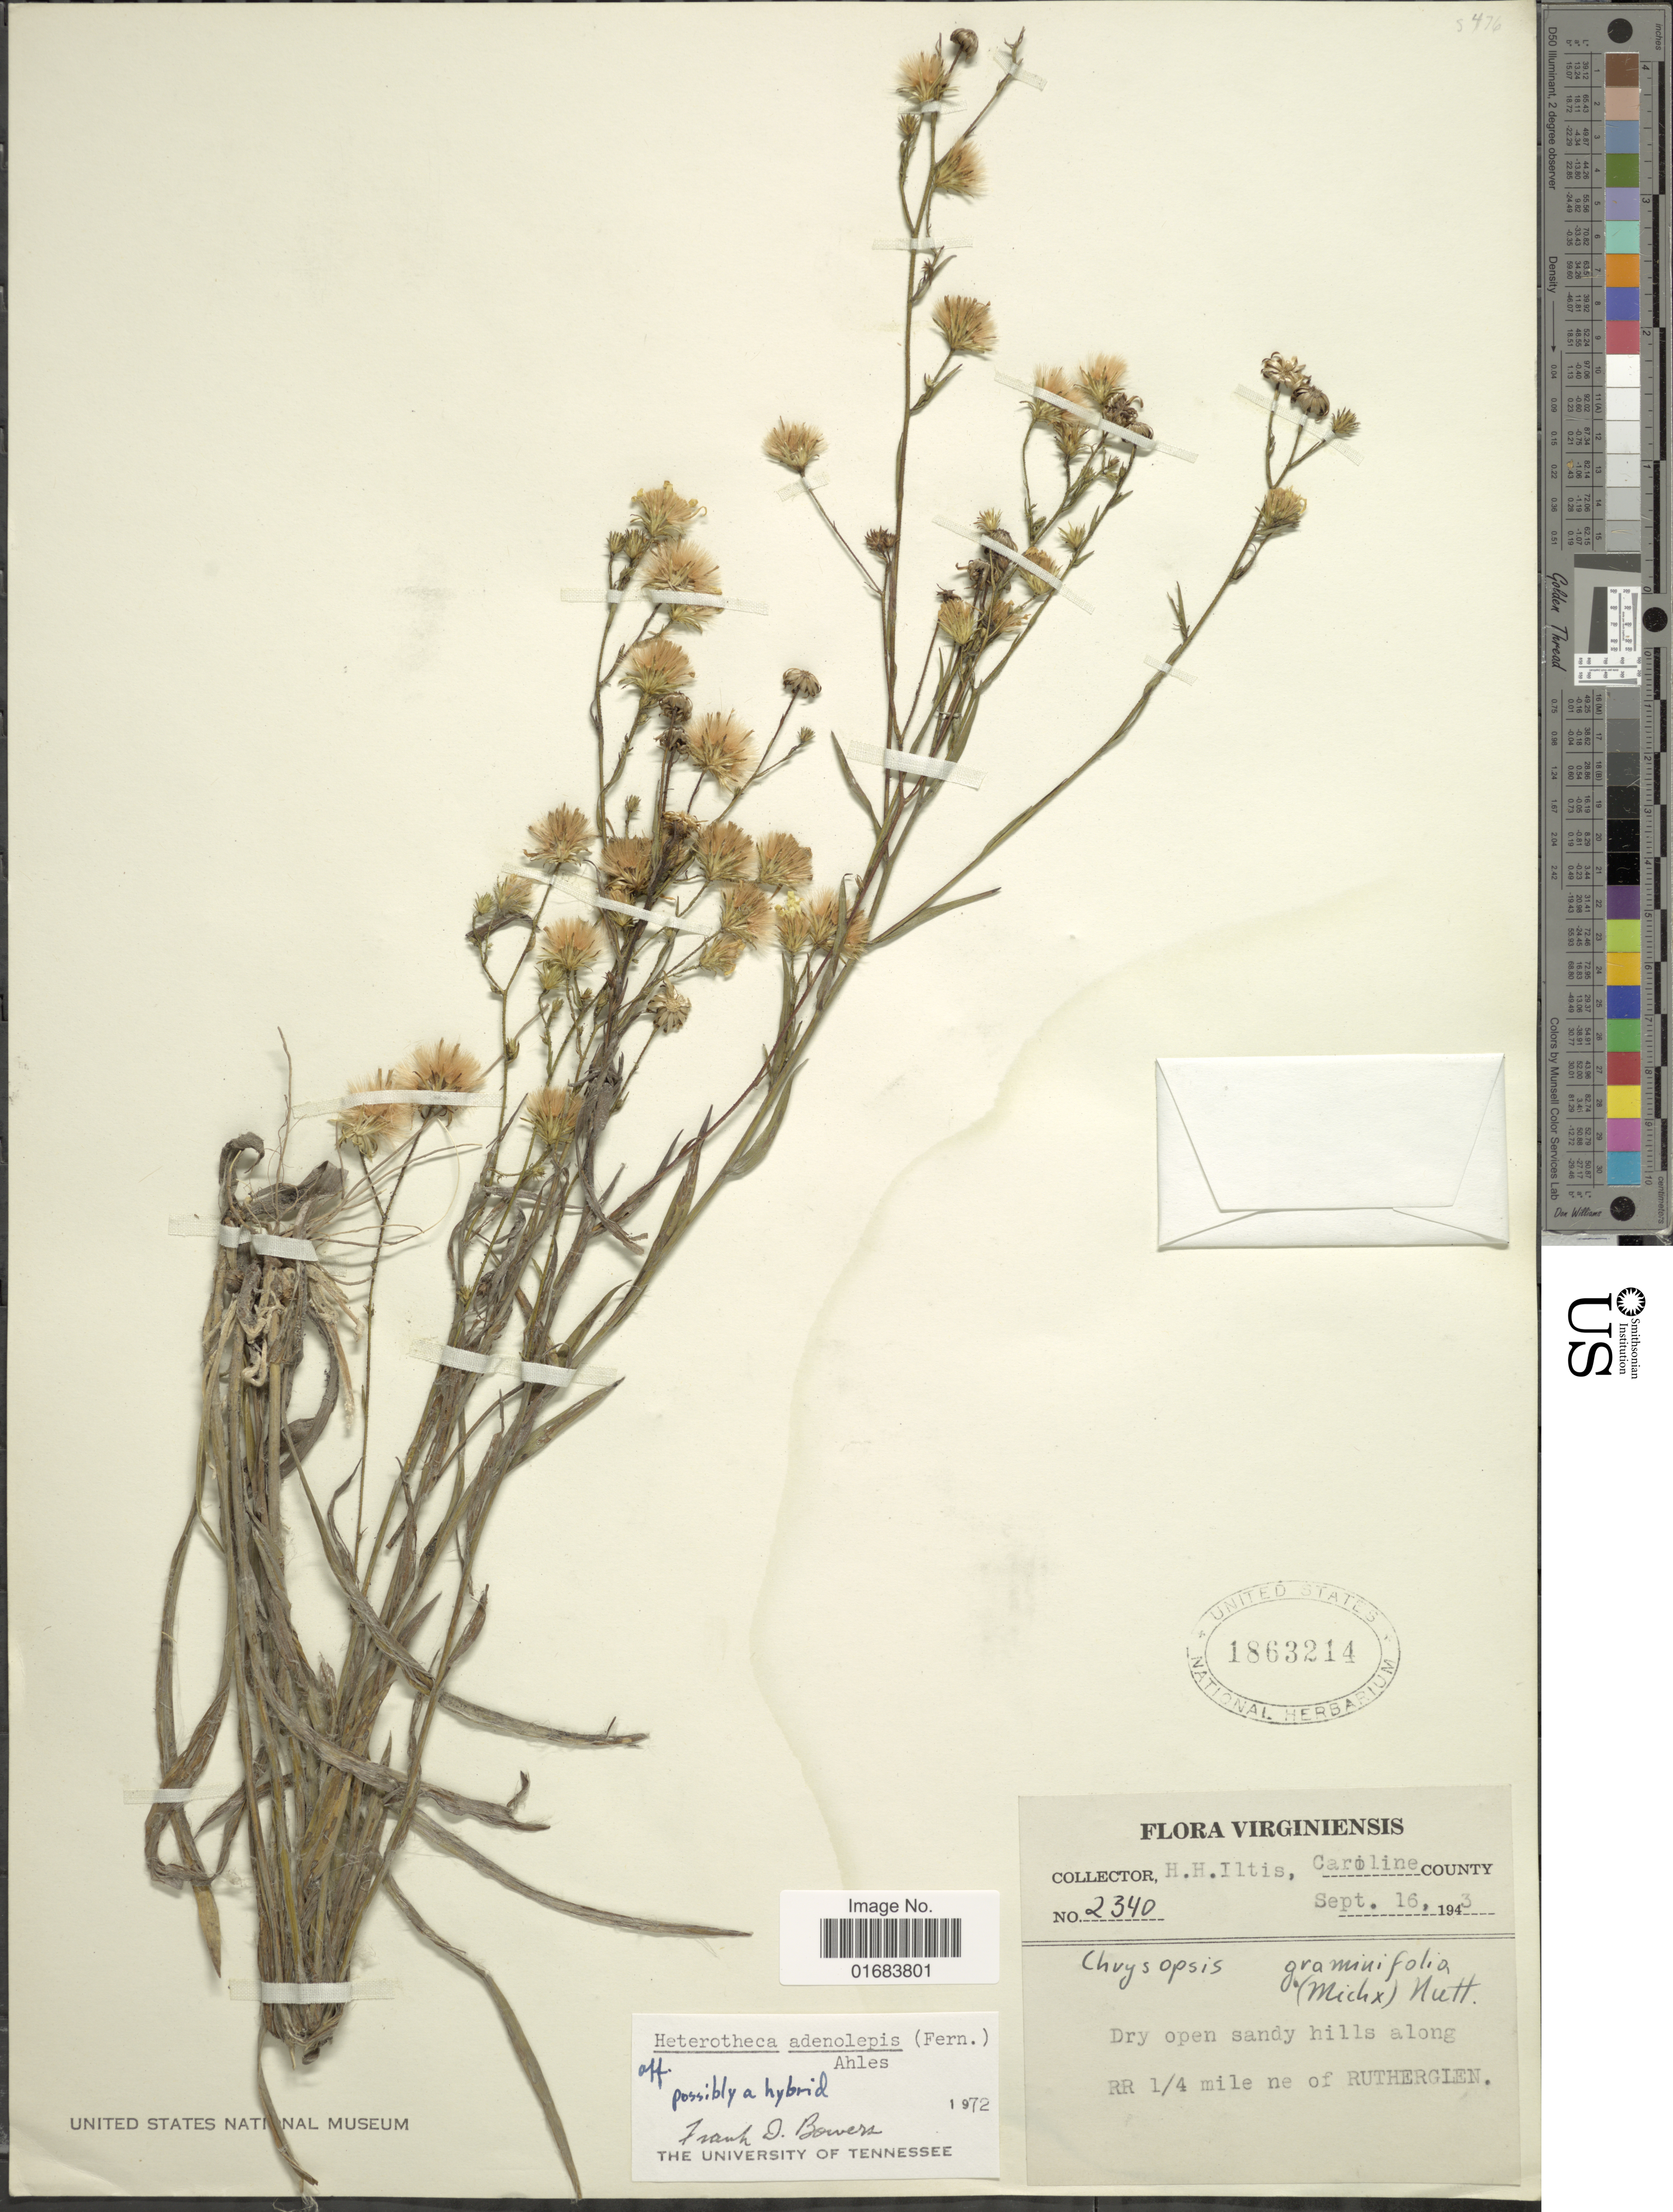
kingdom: Plantae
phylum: Tracheophyta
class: Magnoliopsida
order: Asterales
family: Asteraceae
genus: Pityopsis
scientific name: Pityopsis adenolepis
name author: (Fernald) Semple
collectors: H. H. Iltis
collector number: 2340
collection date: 1943-09-16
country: United States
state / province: Virginia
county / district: Caroline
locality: Caroline County, RR 1/4 mile ne of Rutherglen.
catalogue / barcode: US 1863214